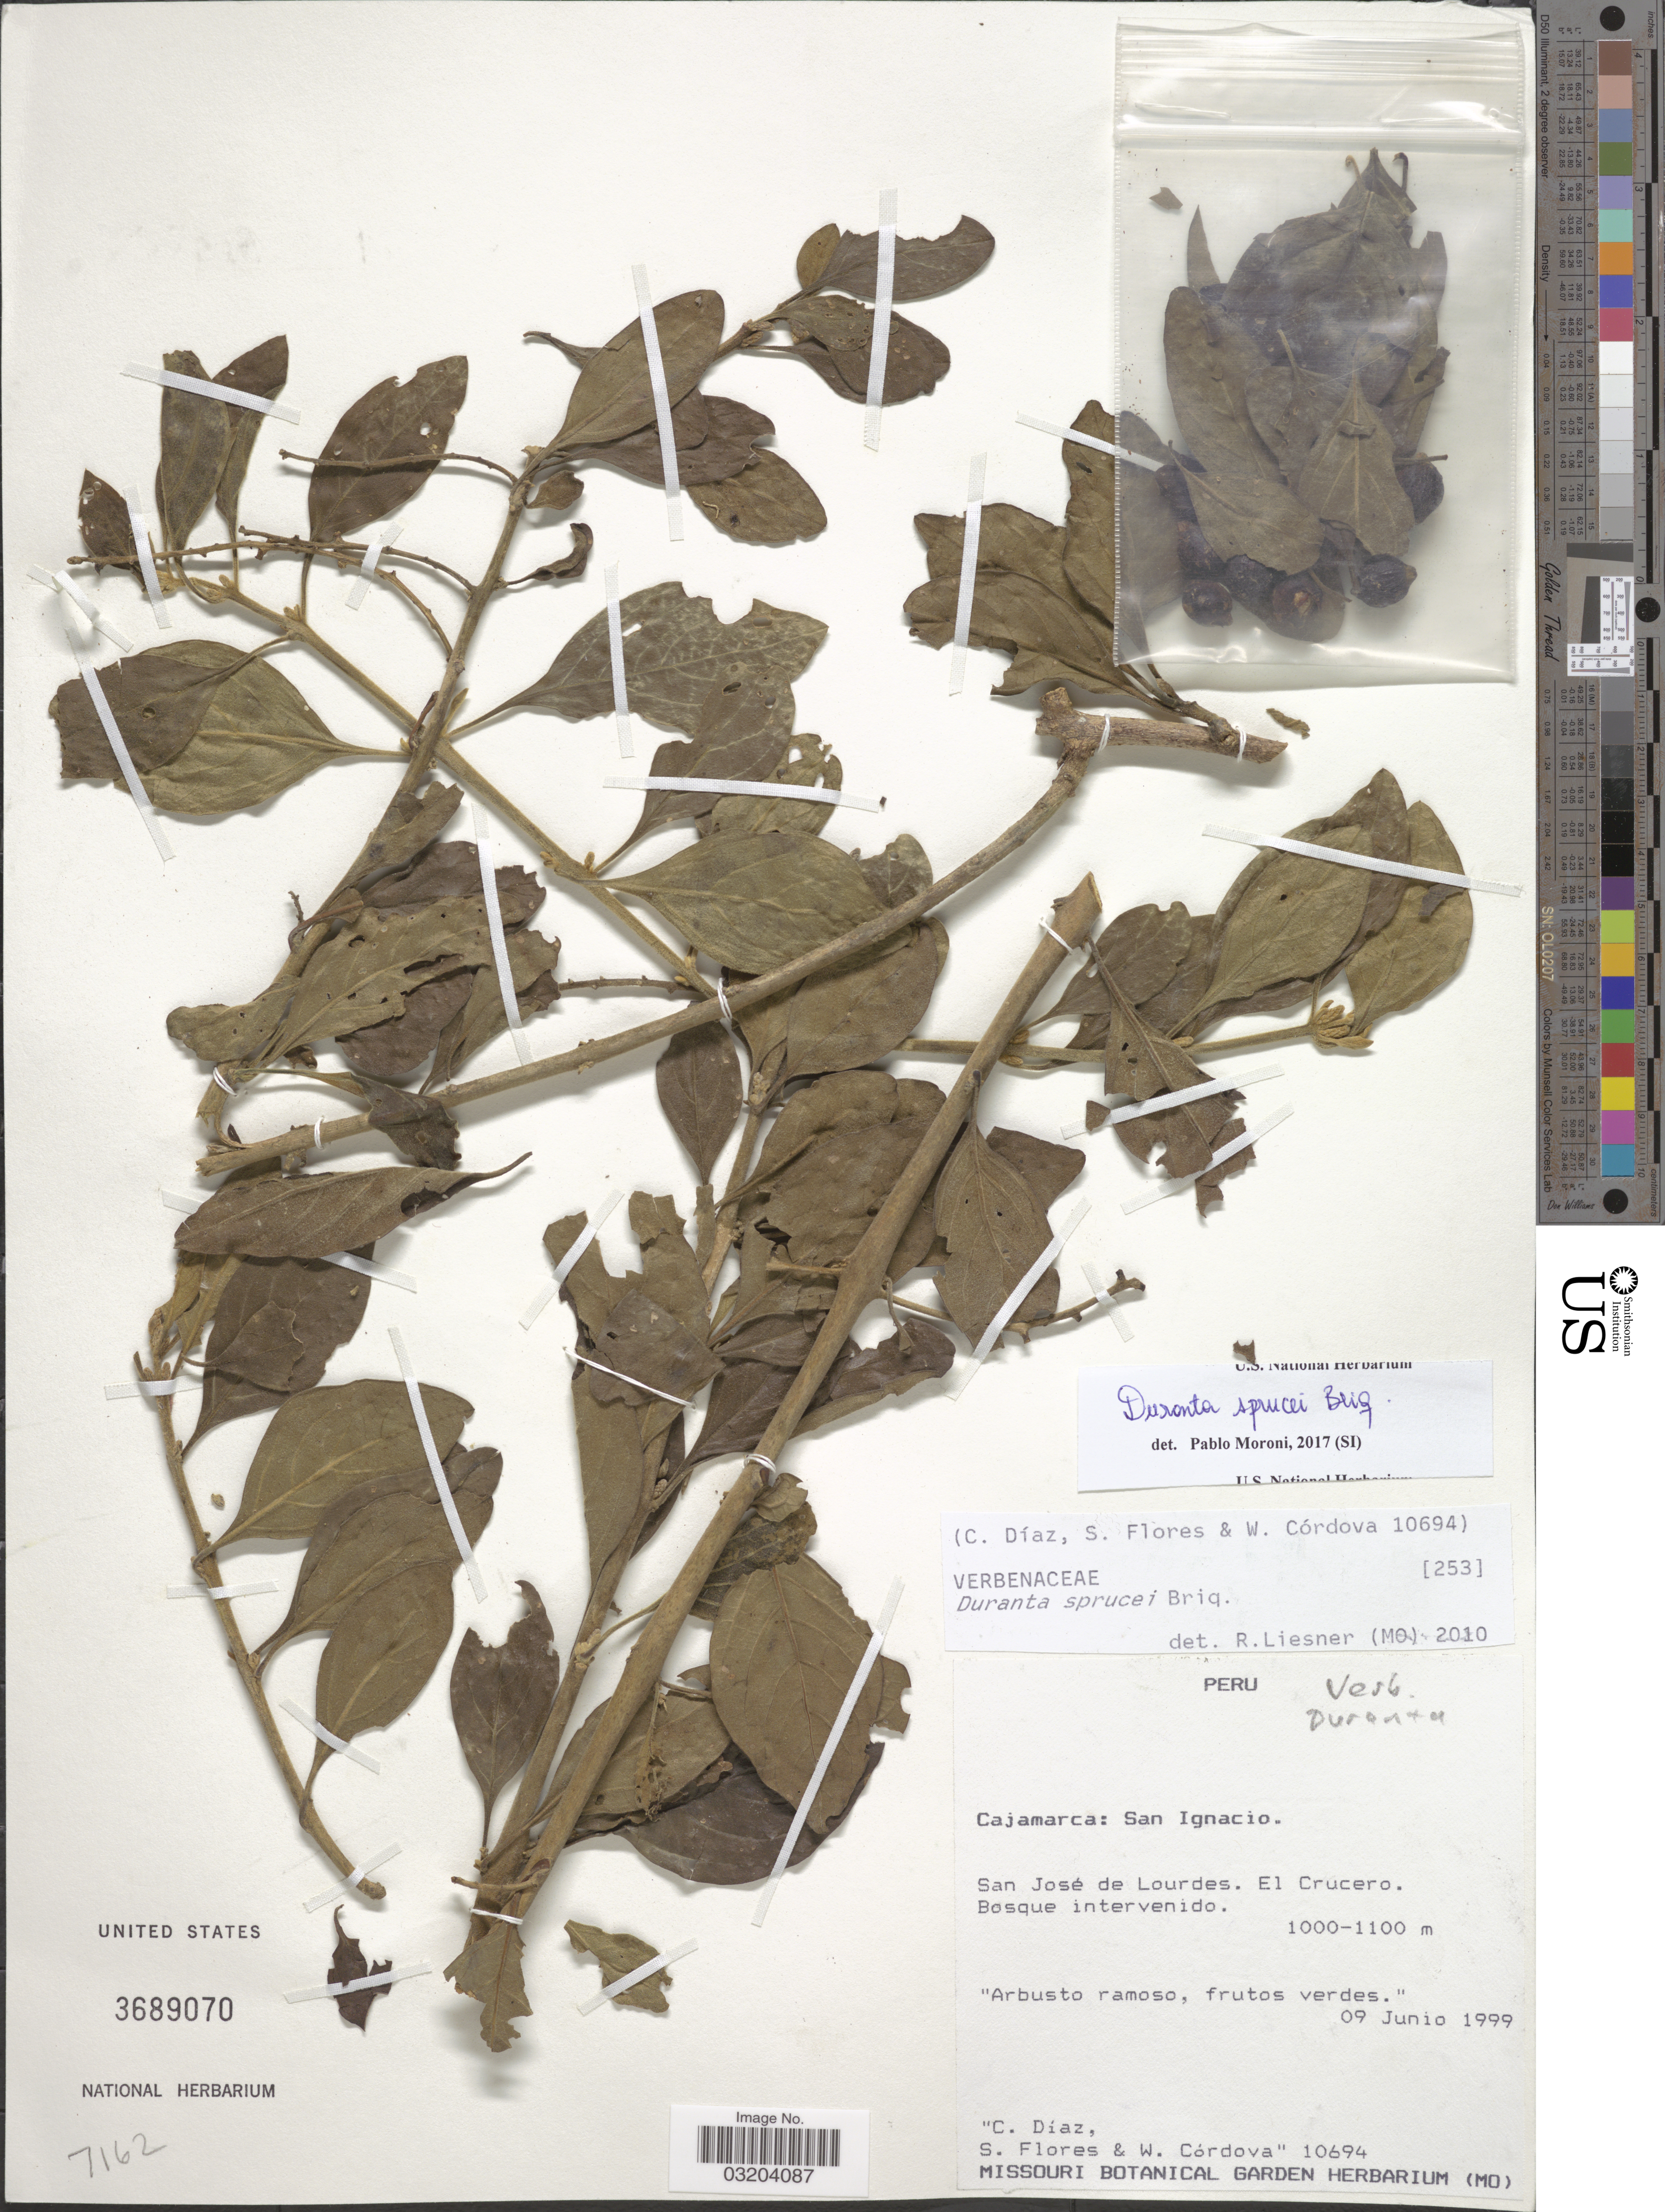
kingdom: Plantae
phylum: Tracheophyta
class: Magnoliopsida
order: Lamiales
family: Verbenaceae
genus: Duranta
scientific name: Duranta sprucei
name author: Briq.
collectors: C. Díaz, M. Flores & W. Cordova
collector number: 10694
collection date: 1999-06-09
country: Peru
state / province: Cajamarca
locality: San Ignacio. San José de Lourdes. El Crucero.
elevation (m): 1000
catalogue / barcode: US 3689070